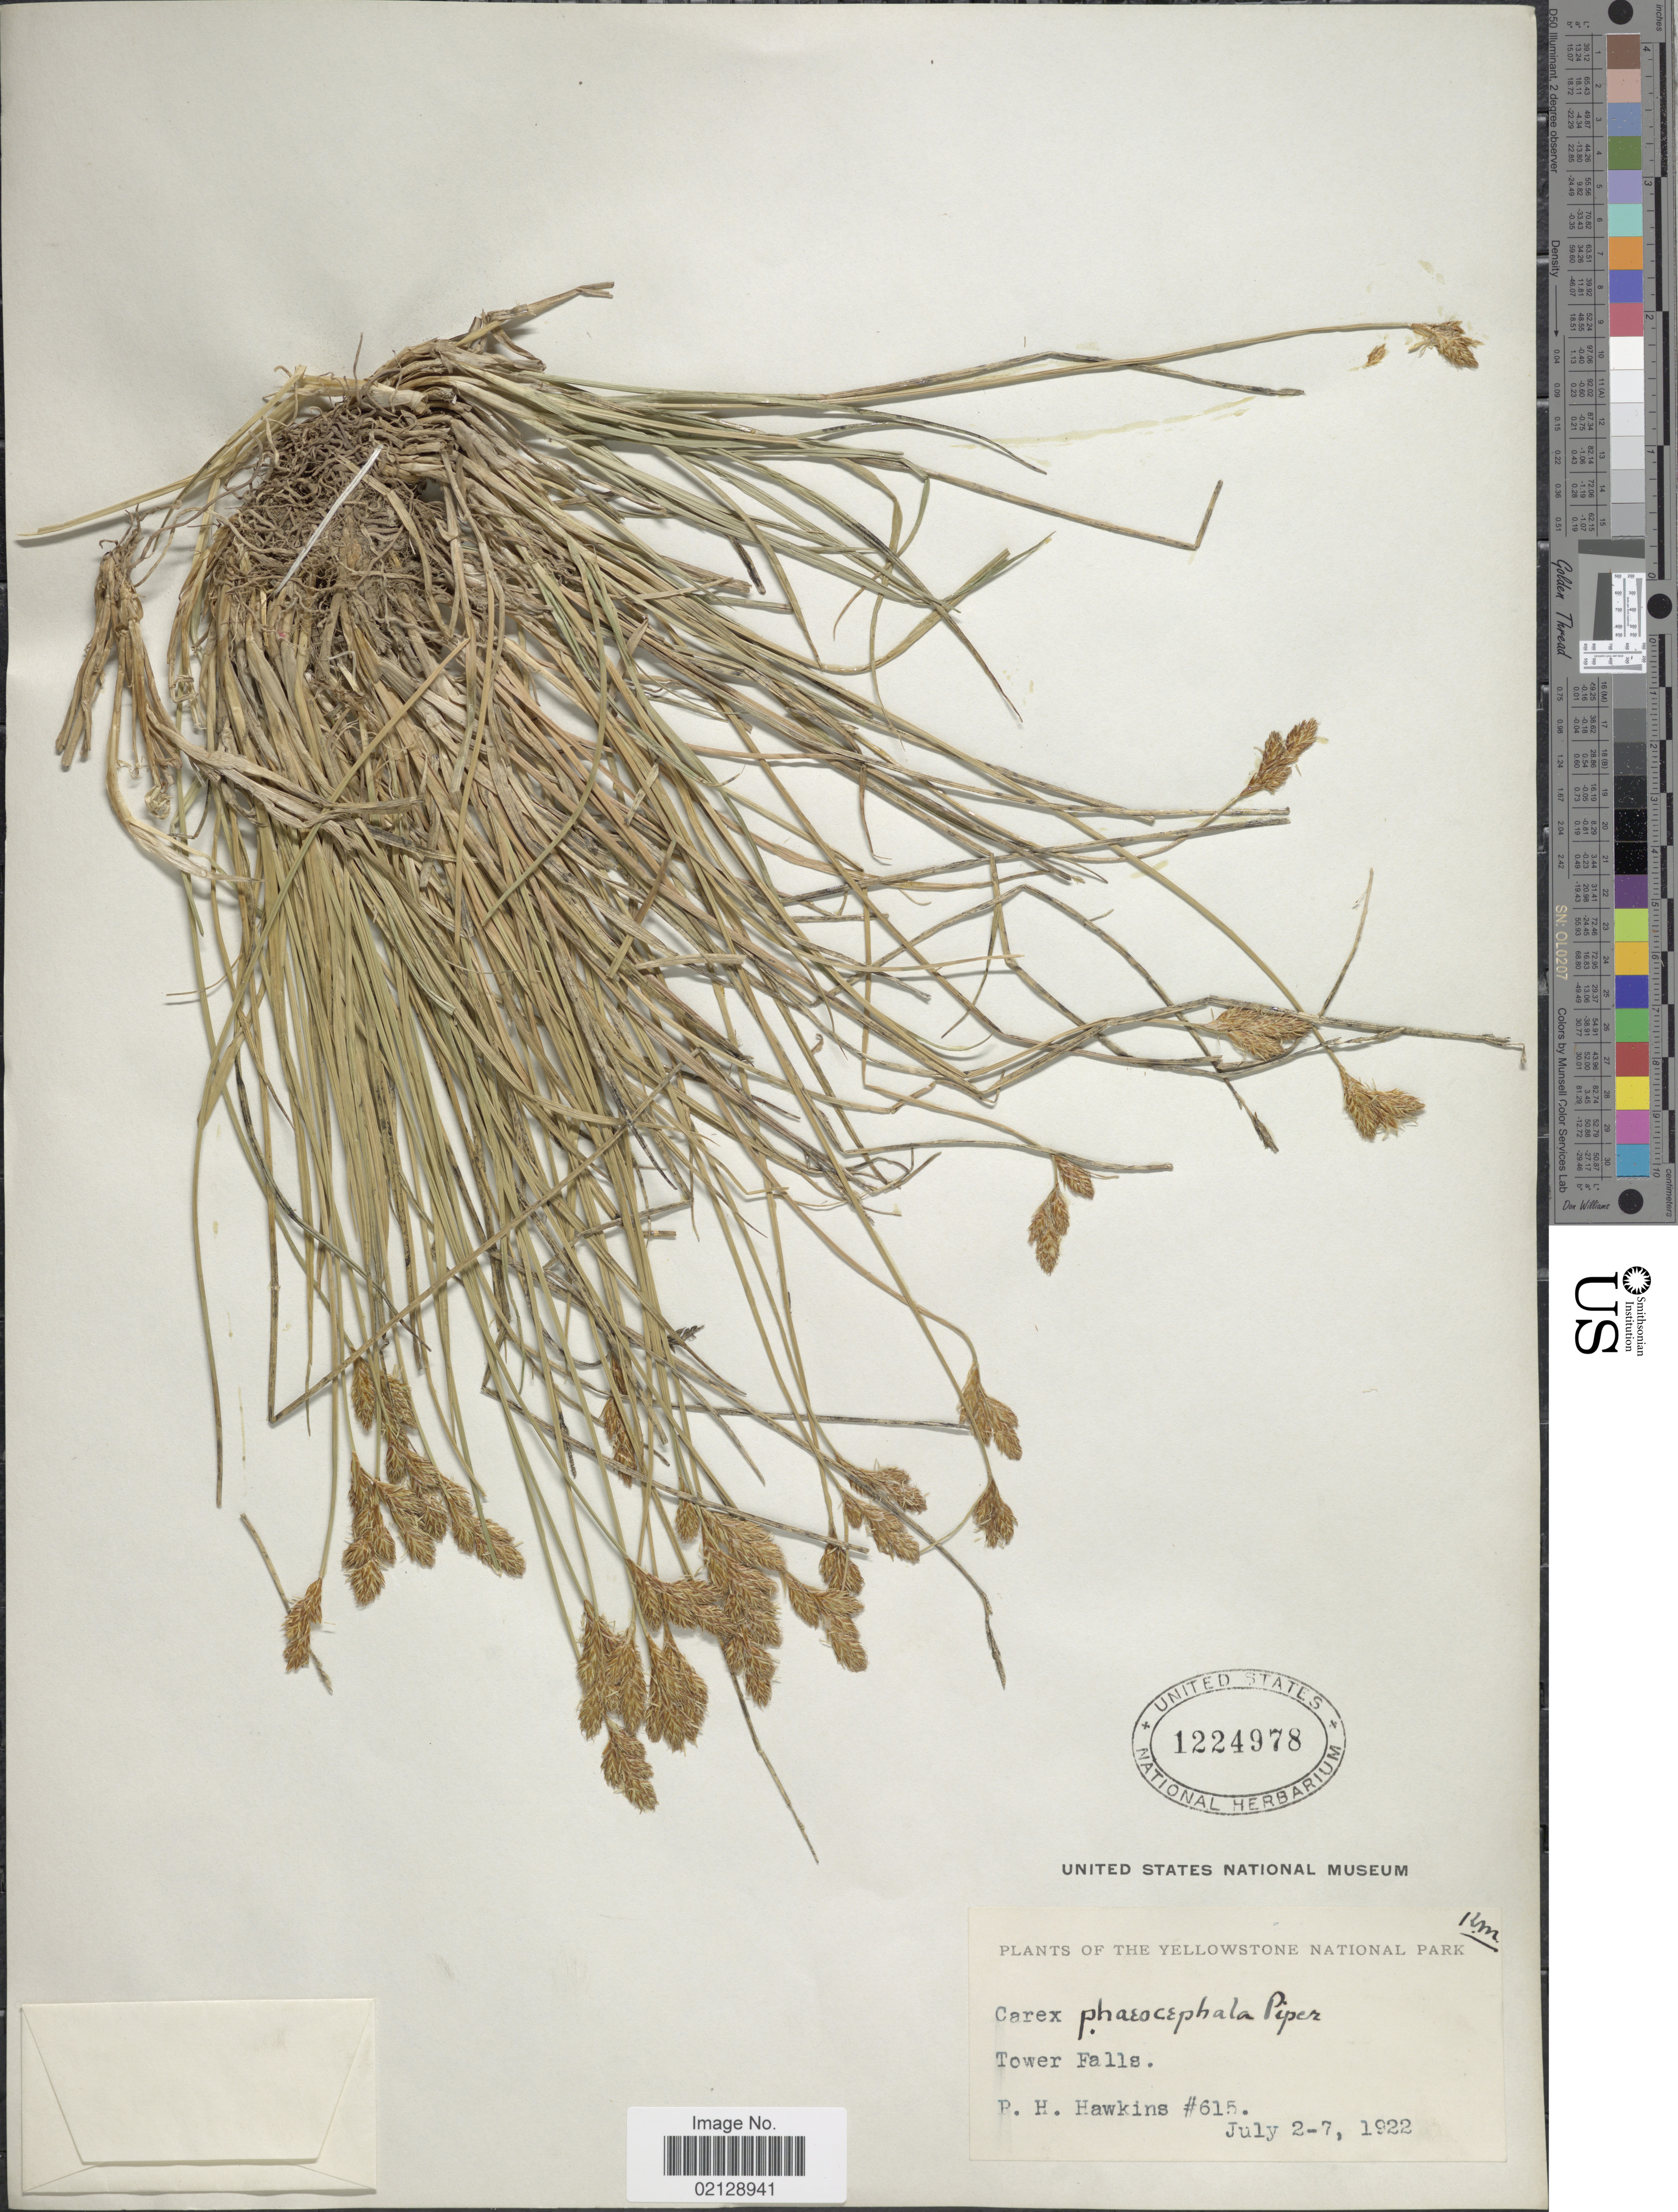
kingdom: Plantae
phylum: Tracheophyta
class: Liliopsida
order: Poales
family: Cyperaceae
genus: Carex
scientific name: Carex phaeocephala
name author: Piper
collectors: P. Hawkins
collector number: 615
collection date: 1922-07-02/1922-07-07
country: United States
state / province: Wyoming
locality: The Yellowstone National Park, Tower Falls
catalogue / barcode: US 1224978